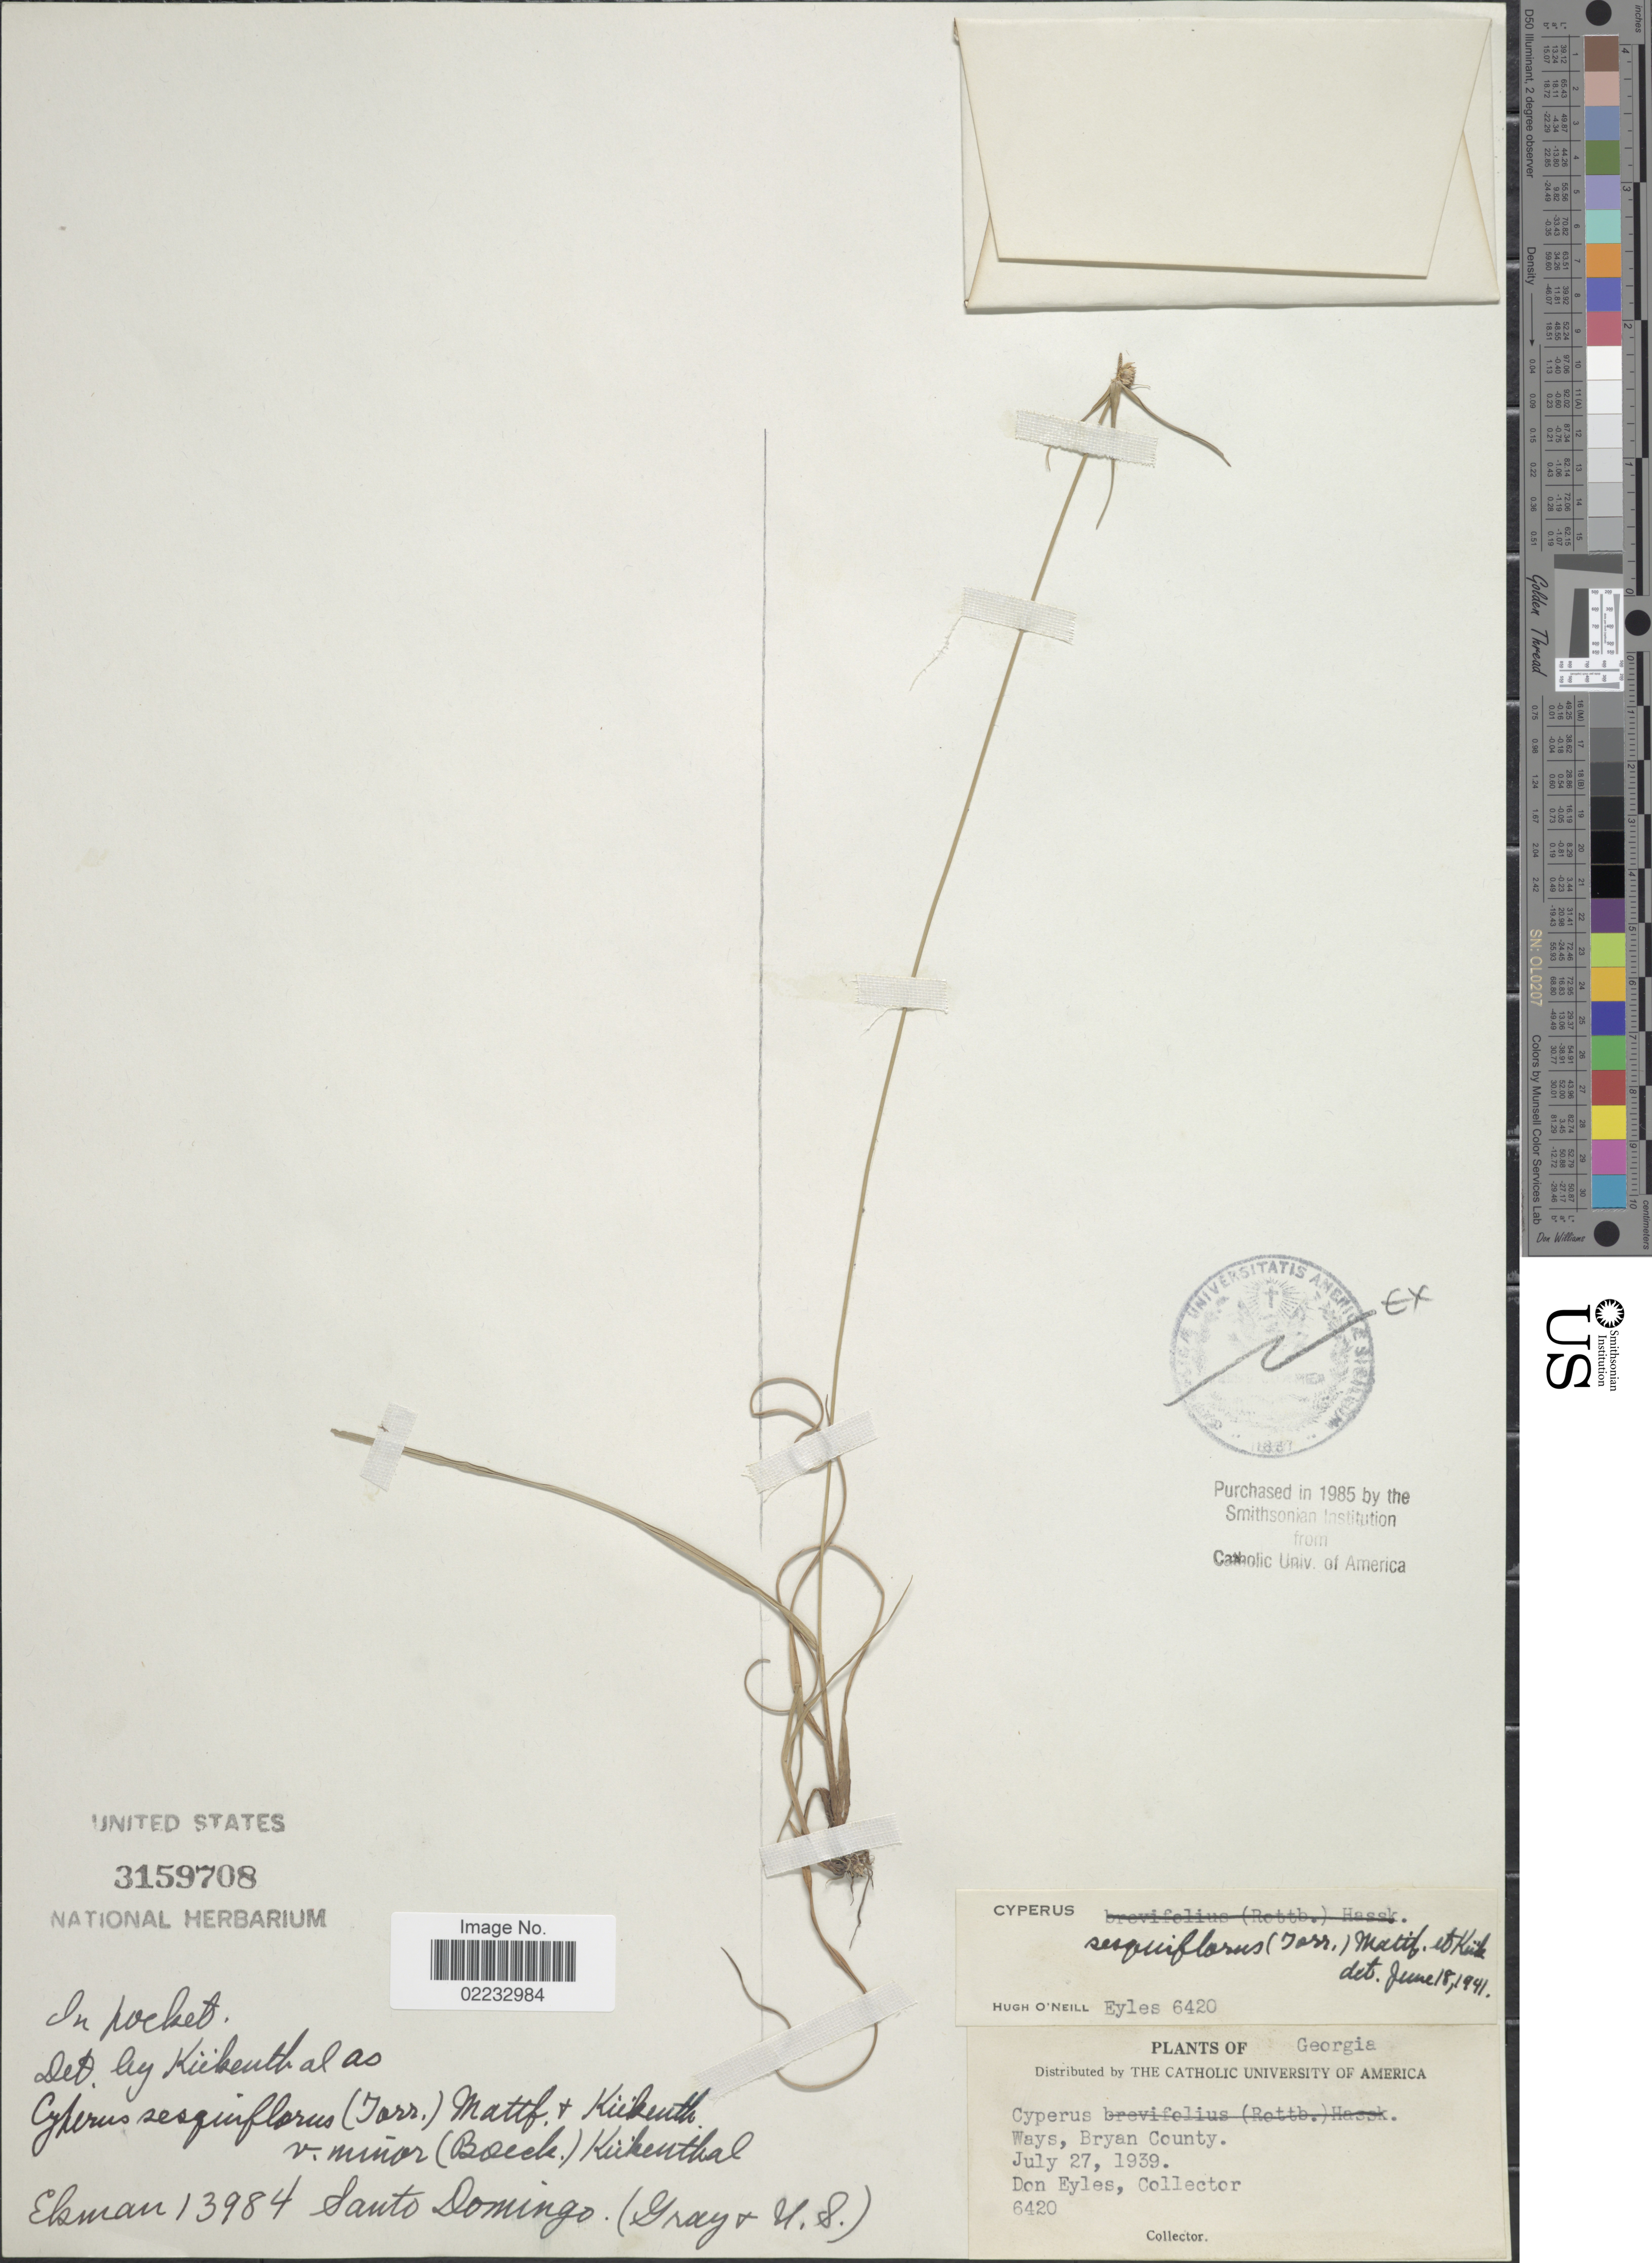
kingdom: Plantae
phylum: Tracheophyta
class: Liliopsida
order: Poales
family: Cyperaceae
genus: Cyperus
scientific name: Cyperus sesquiflorus subsp. sesquiflorus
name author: (Torr.) Mattf. & Kük.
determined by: Strong, M. T., (US), Smithsonian Institution - National Museum of Natural History (UNITED STATES)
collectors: D. Eyles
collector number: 6420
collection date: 1939-07-27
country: United States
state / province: Georgia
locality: Ways, Bryan County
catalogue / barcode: US 3159708